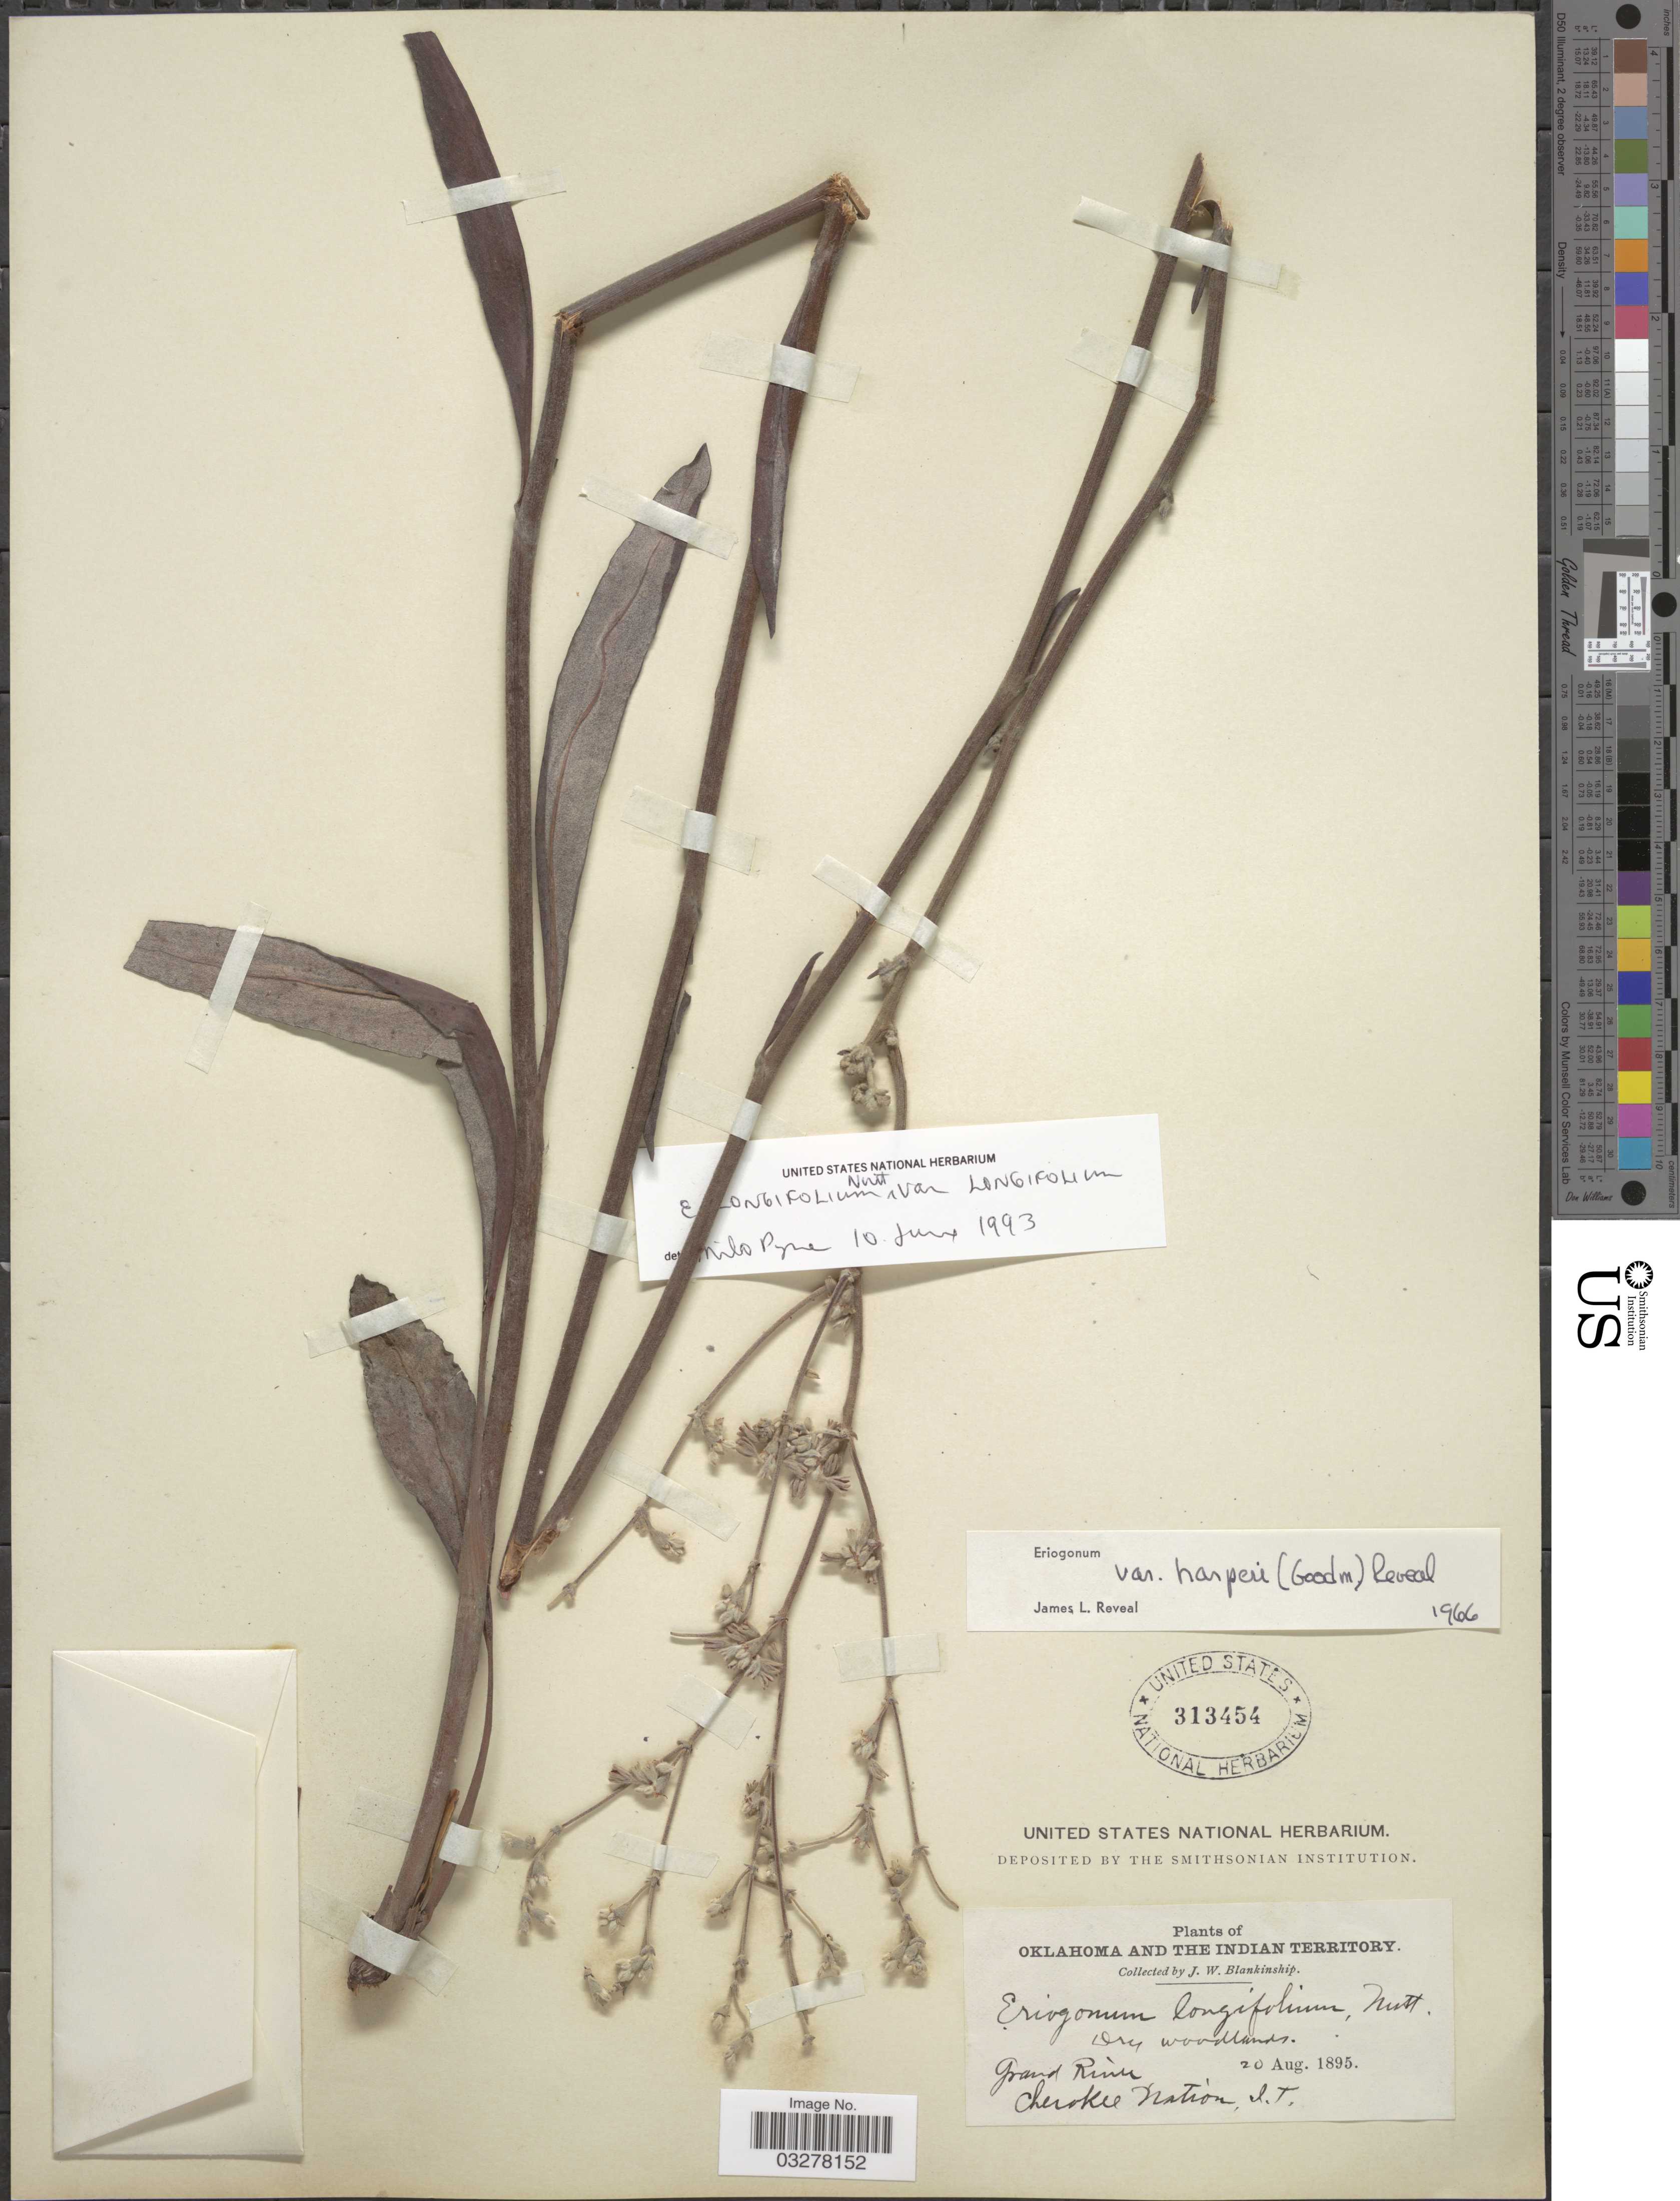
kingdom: Plantae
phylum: Tracheophyta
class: Magnoliopsida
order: Caryophyllales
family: Polygonaceae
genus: Eriogonum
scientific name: Eriogonum longifolium var. longifolium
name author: Nutt.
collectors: J. W. Blankinship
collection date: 1895-08-20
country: United States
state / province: Oklahoma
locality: Indian Territory. Grand River. Cherokee Nation.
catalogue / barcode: US 313454